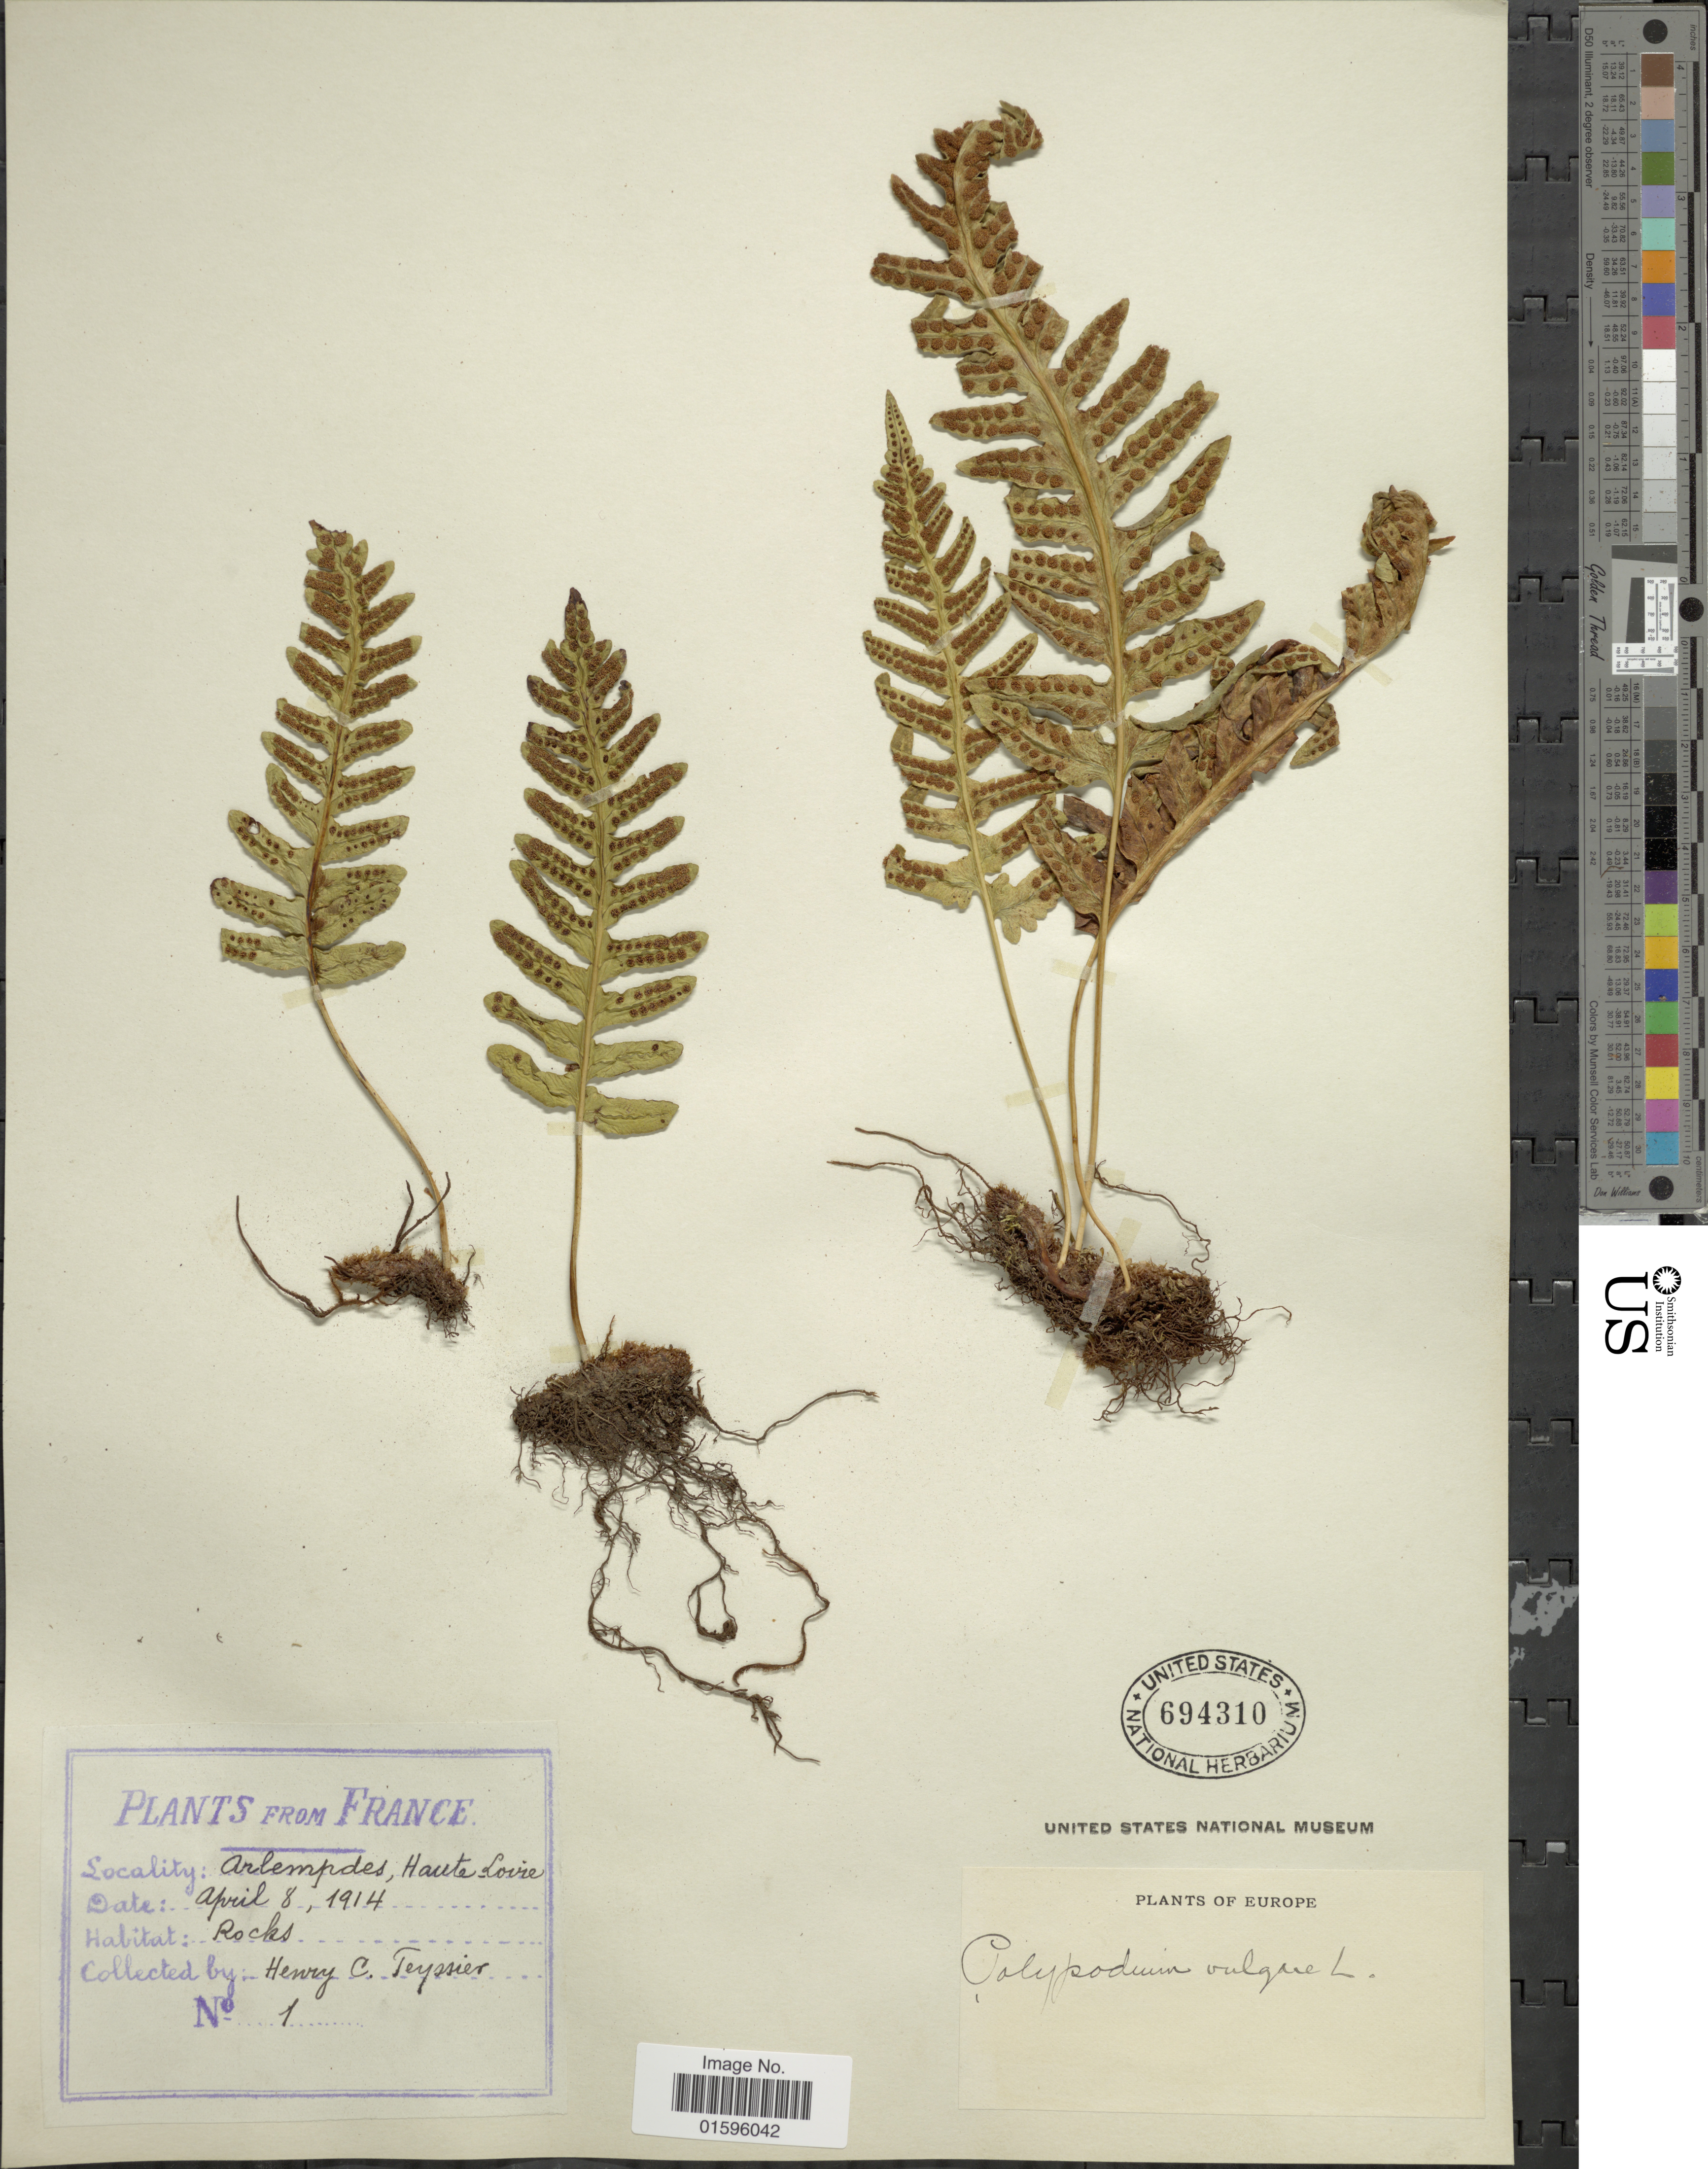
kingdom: Plantae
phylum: Tracheophyta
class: Polypodiopsida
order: Polypodiales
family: Polypodiaceae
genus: Polypodium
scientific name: Polypodium vulgare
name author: L.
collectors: H. Teyssier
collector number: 1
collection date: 1914-04-08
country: France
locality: Europe, Arlempdes, Haute-Sovie [interpreted]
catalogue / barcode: US 694310